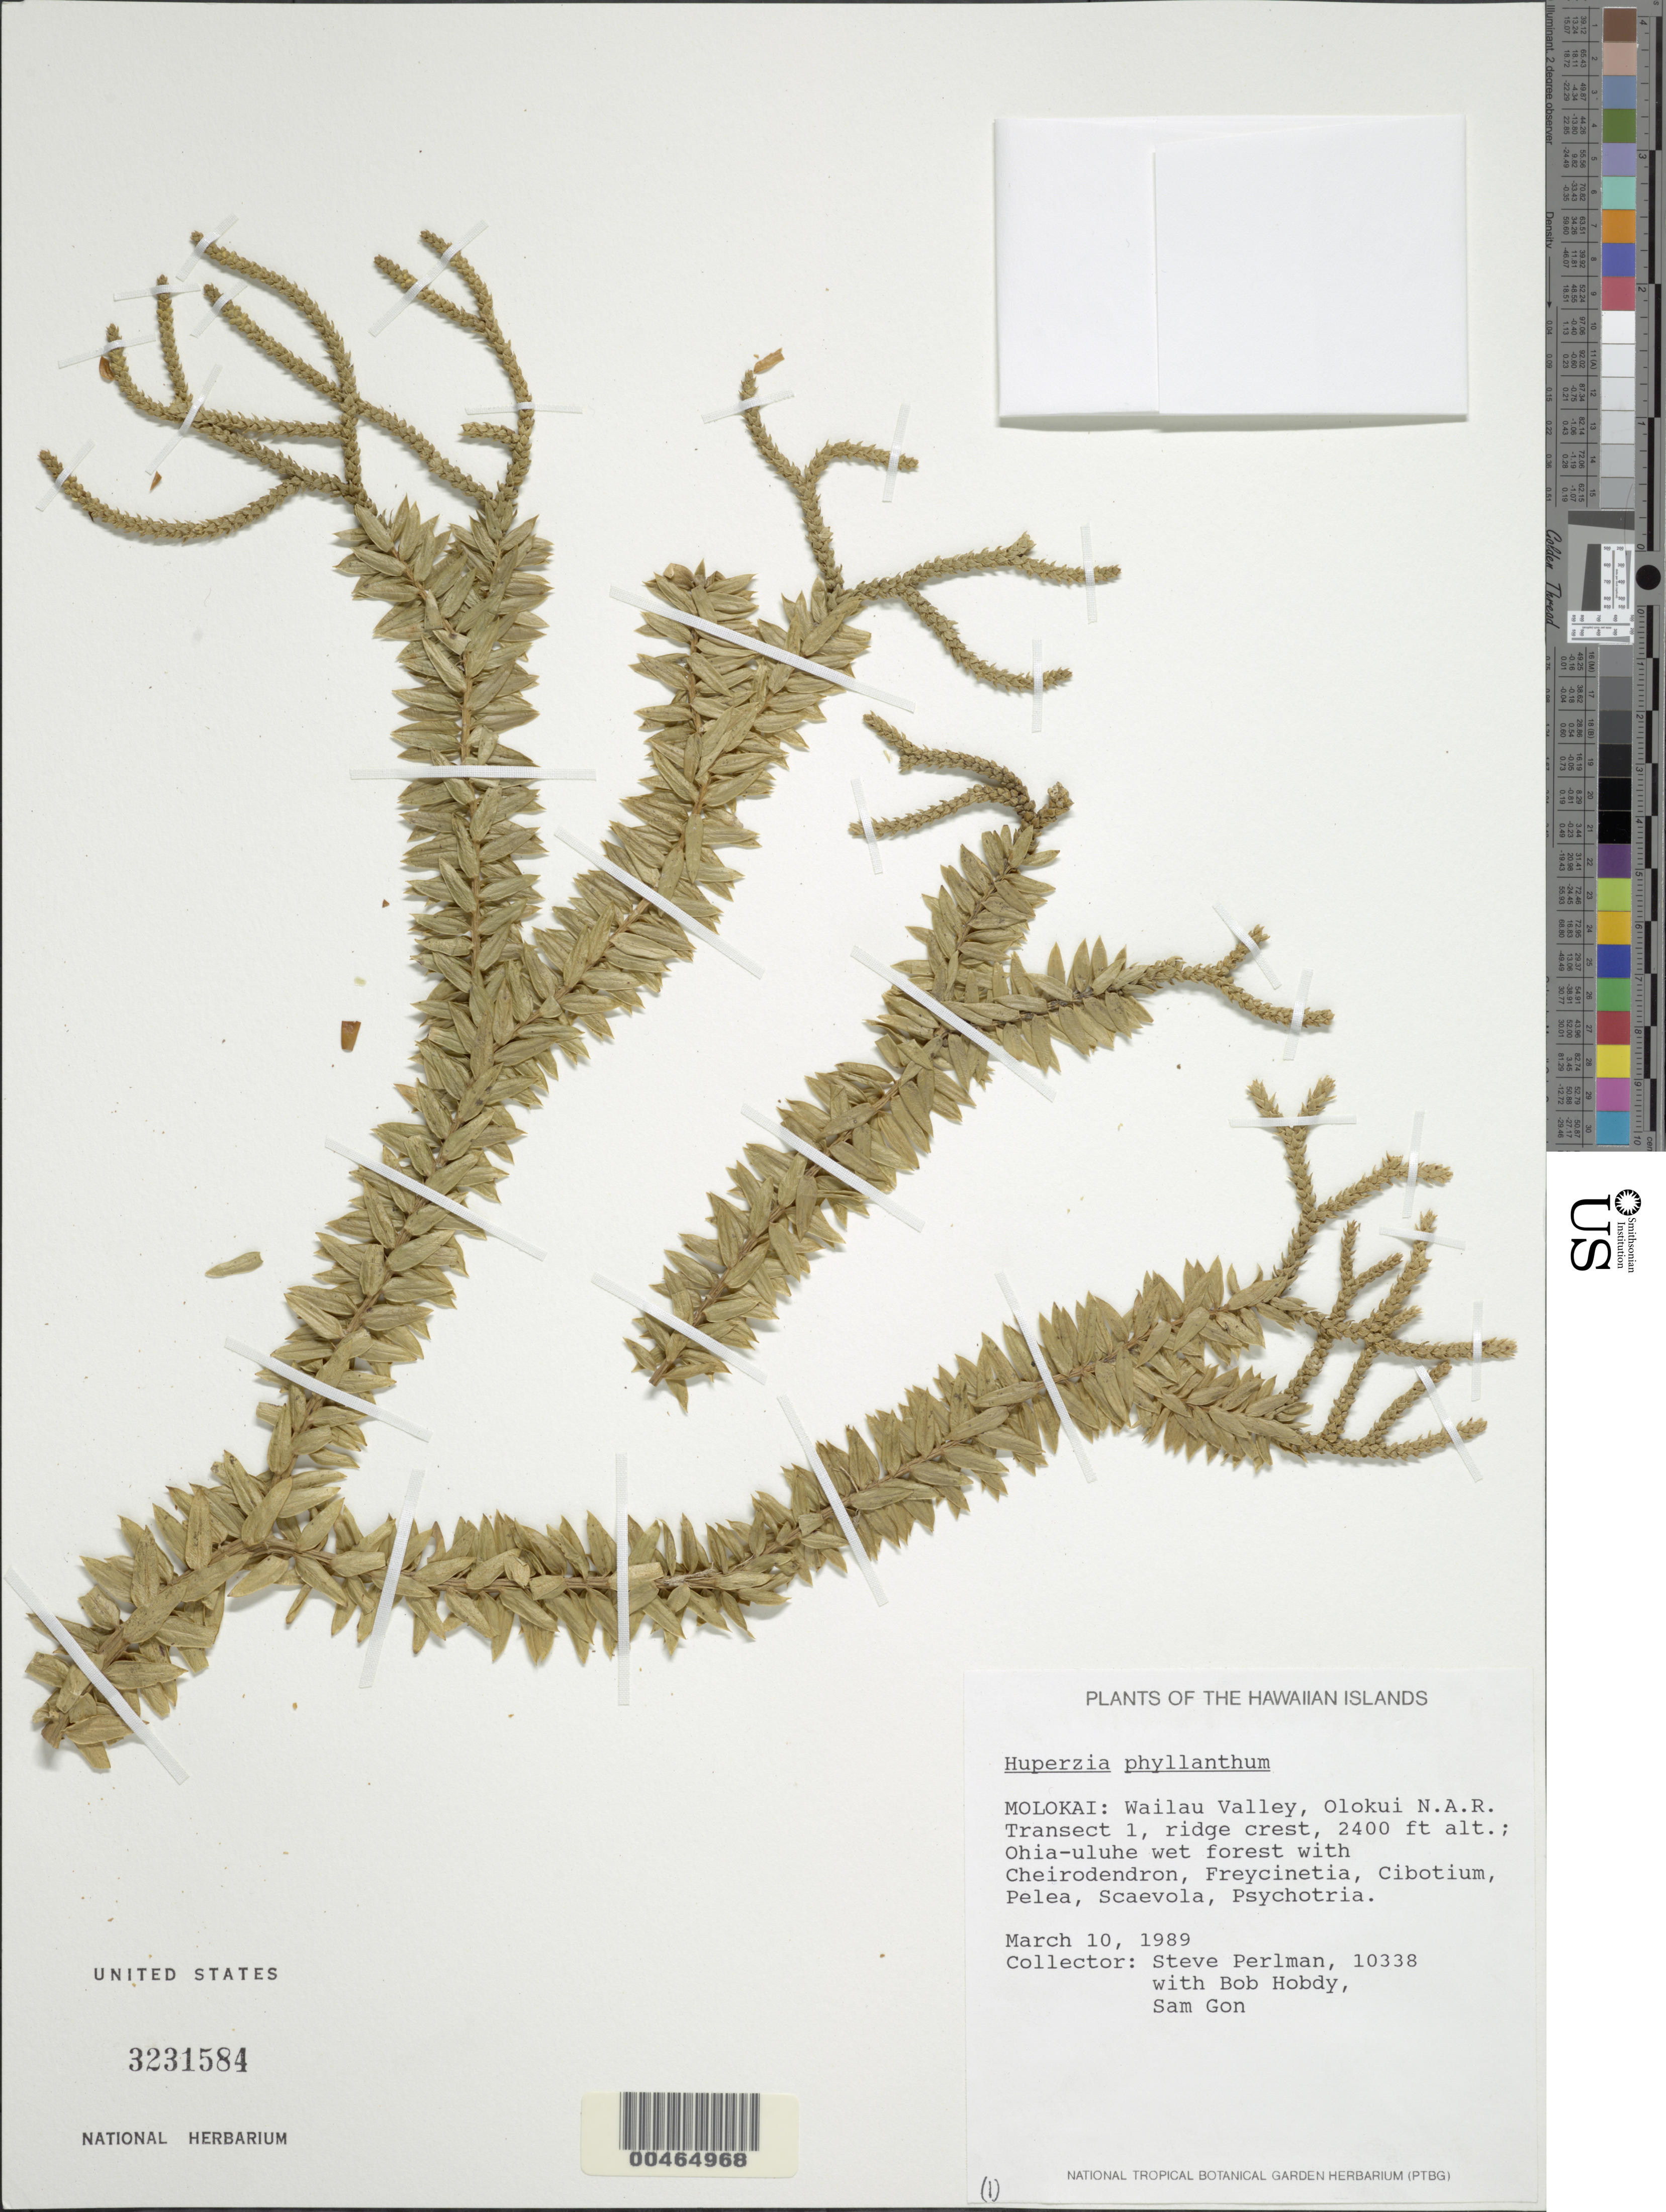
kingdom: Plantae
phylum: Tracheophyta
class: Lycopodiopsida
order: Lycopodiales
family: Lycopodiaceae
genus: Phlegmariurus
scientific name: Phlegmariurus phyllanthus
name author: (Hook. & Arn.) R.D. Dixit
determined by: Field, A. R.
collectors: S. P. Perlman, B. Hobdy & S. Gon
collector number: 10338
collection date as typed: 10 Mar 1989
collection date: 1989-03-10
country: United States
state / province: Hawaii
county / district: Maui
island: Moloka'i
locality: Wailau Valley, Olokui N.A.R., Transect 1, Molokai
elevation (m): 732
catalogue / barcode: US 3231584